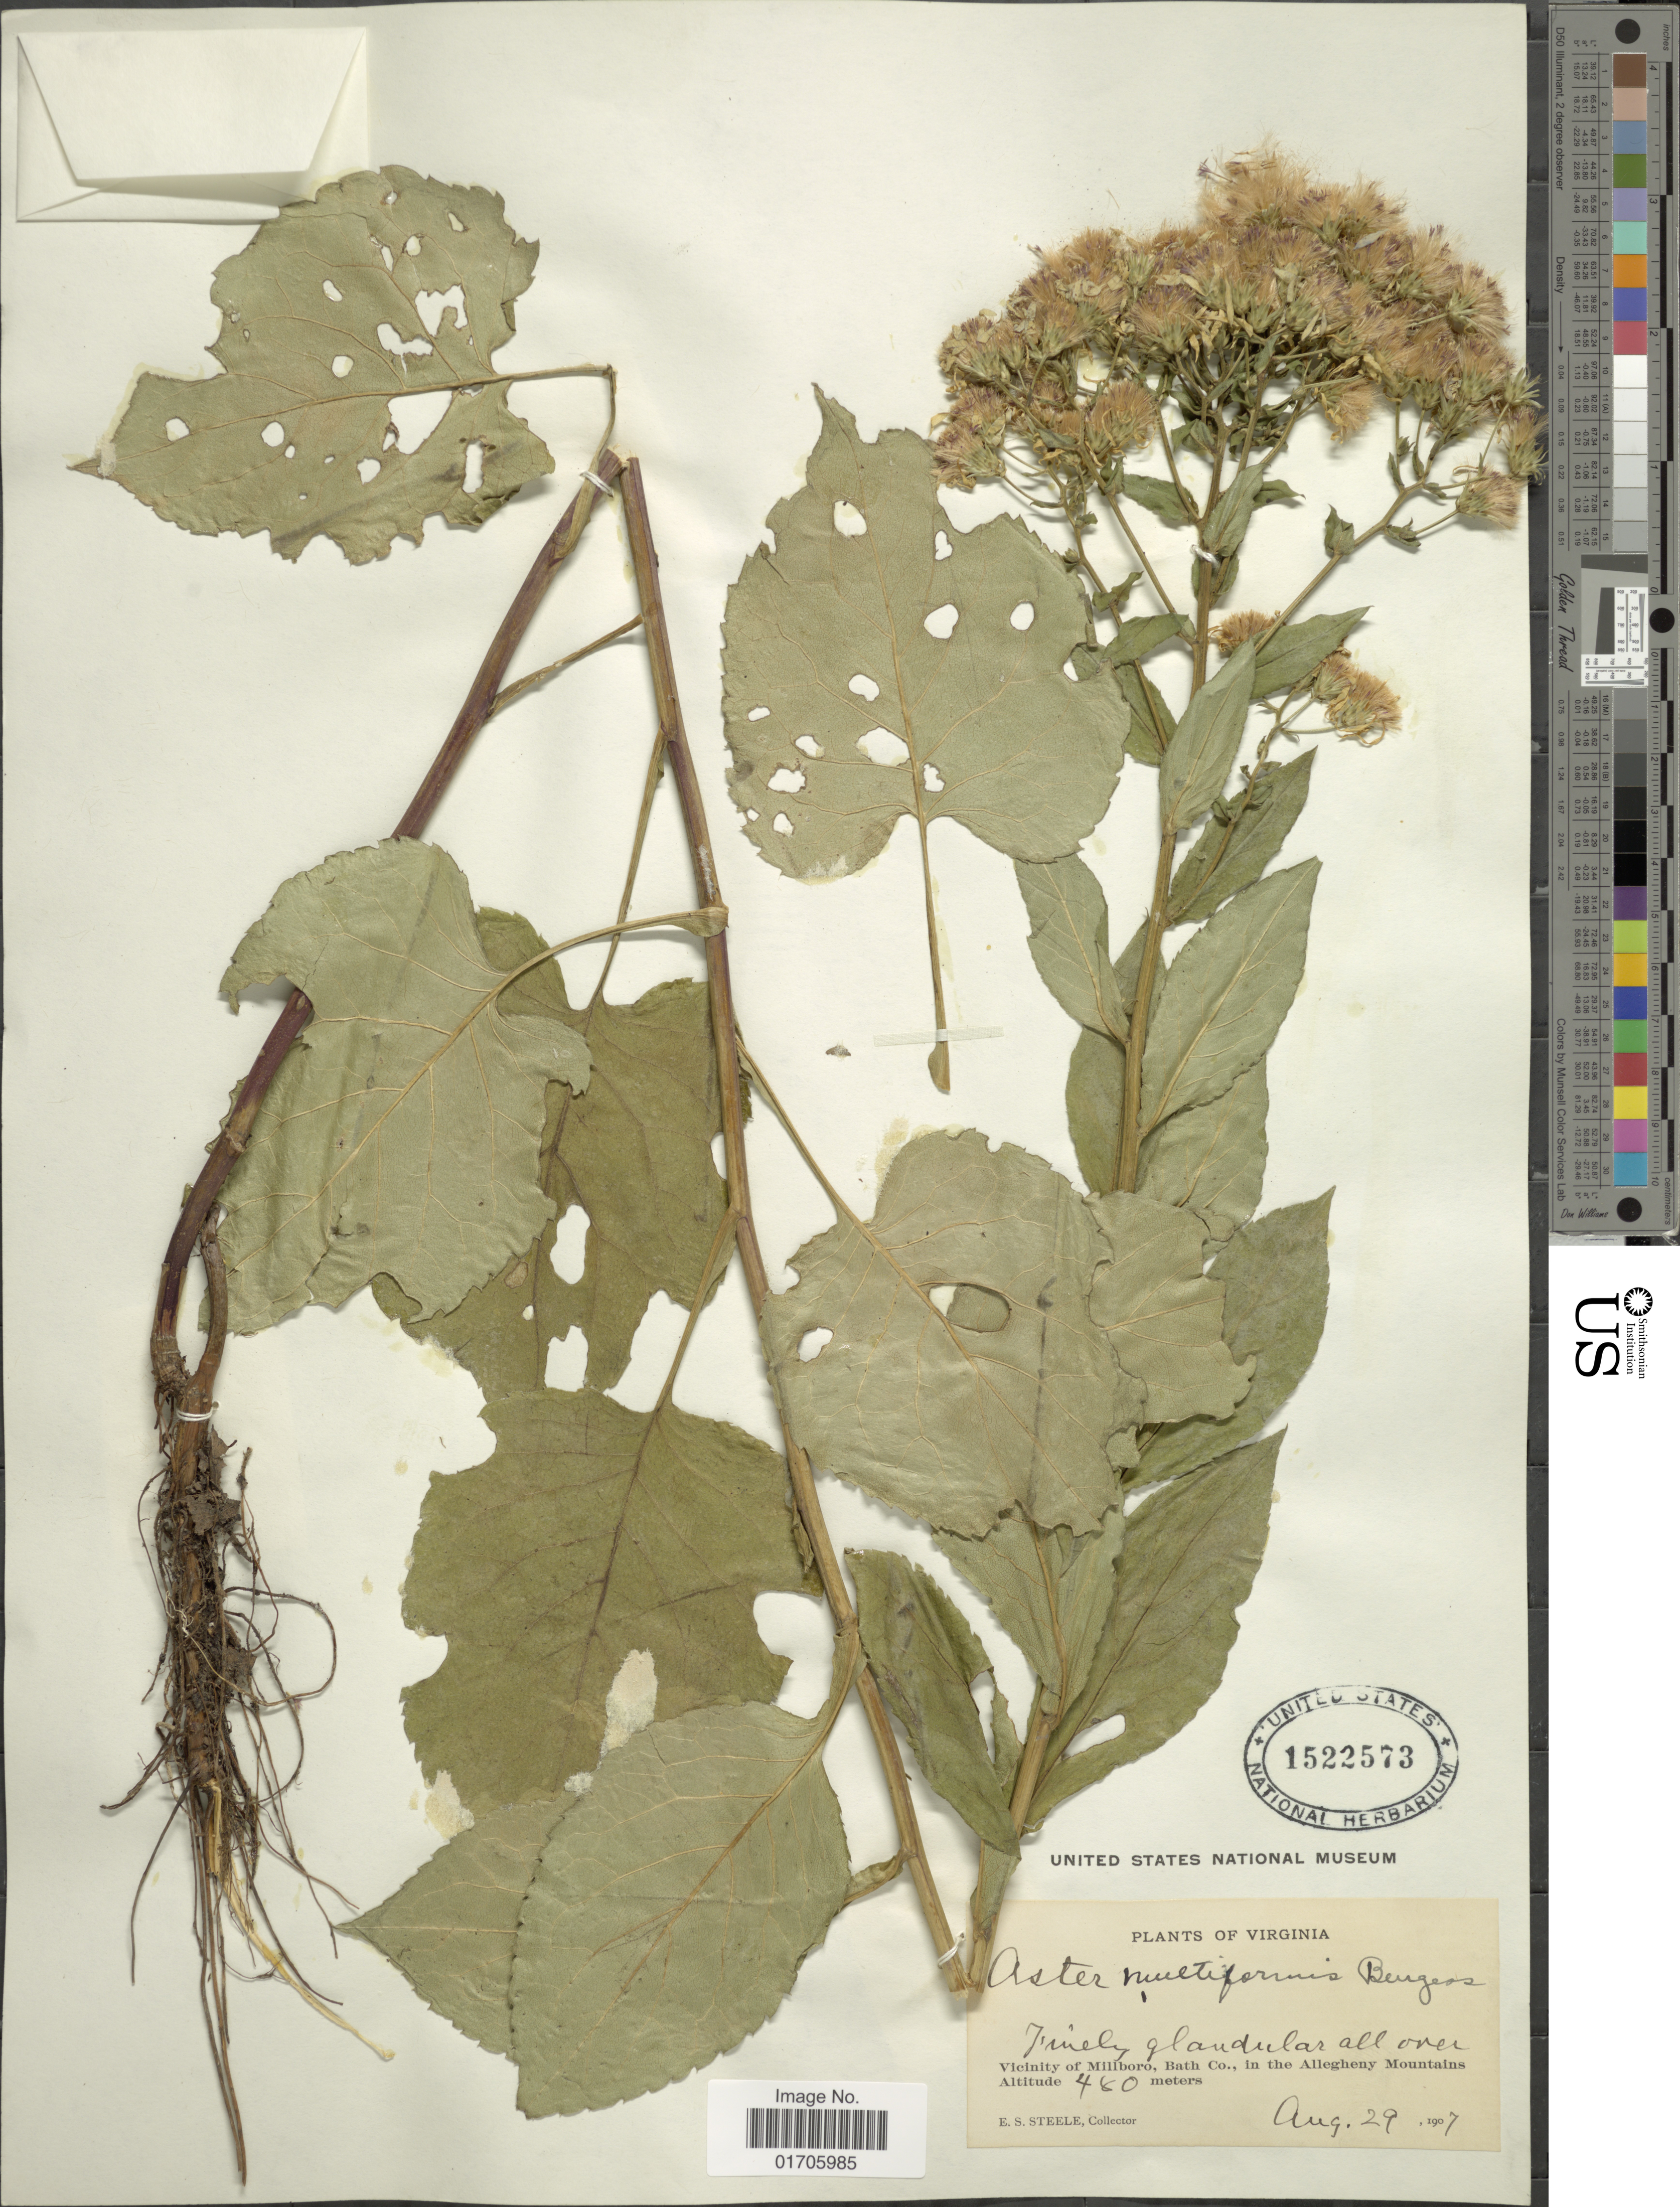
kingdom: Plantae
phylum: Tracheophyta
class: Magnoliopsida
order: Asterales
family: Asteraceae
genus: Eurybia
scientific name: Eurybia sp.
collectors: E. Steele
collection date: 1907-08-29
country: United States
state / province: Virginia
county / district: Bath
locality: Virginia. Vicinity of Millboro, Bath Co., in the Allegheny Mountains.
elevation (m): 480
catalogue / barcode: US 1522573